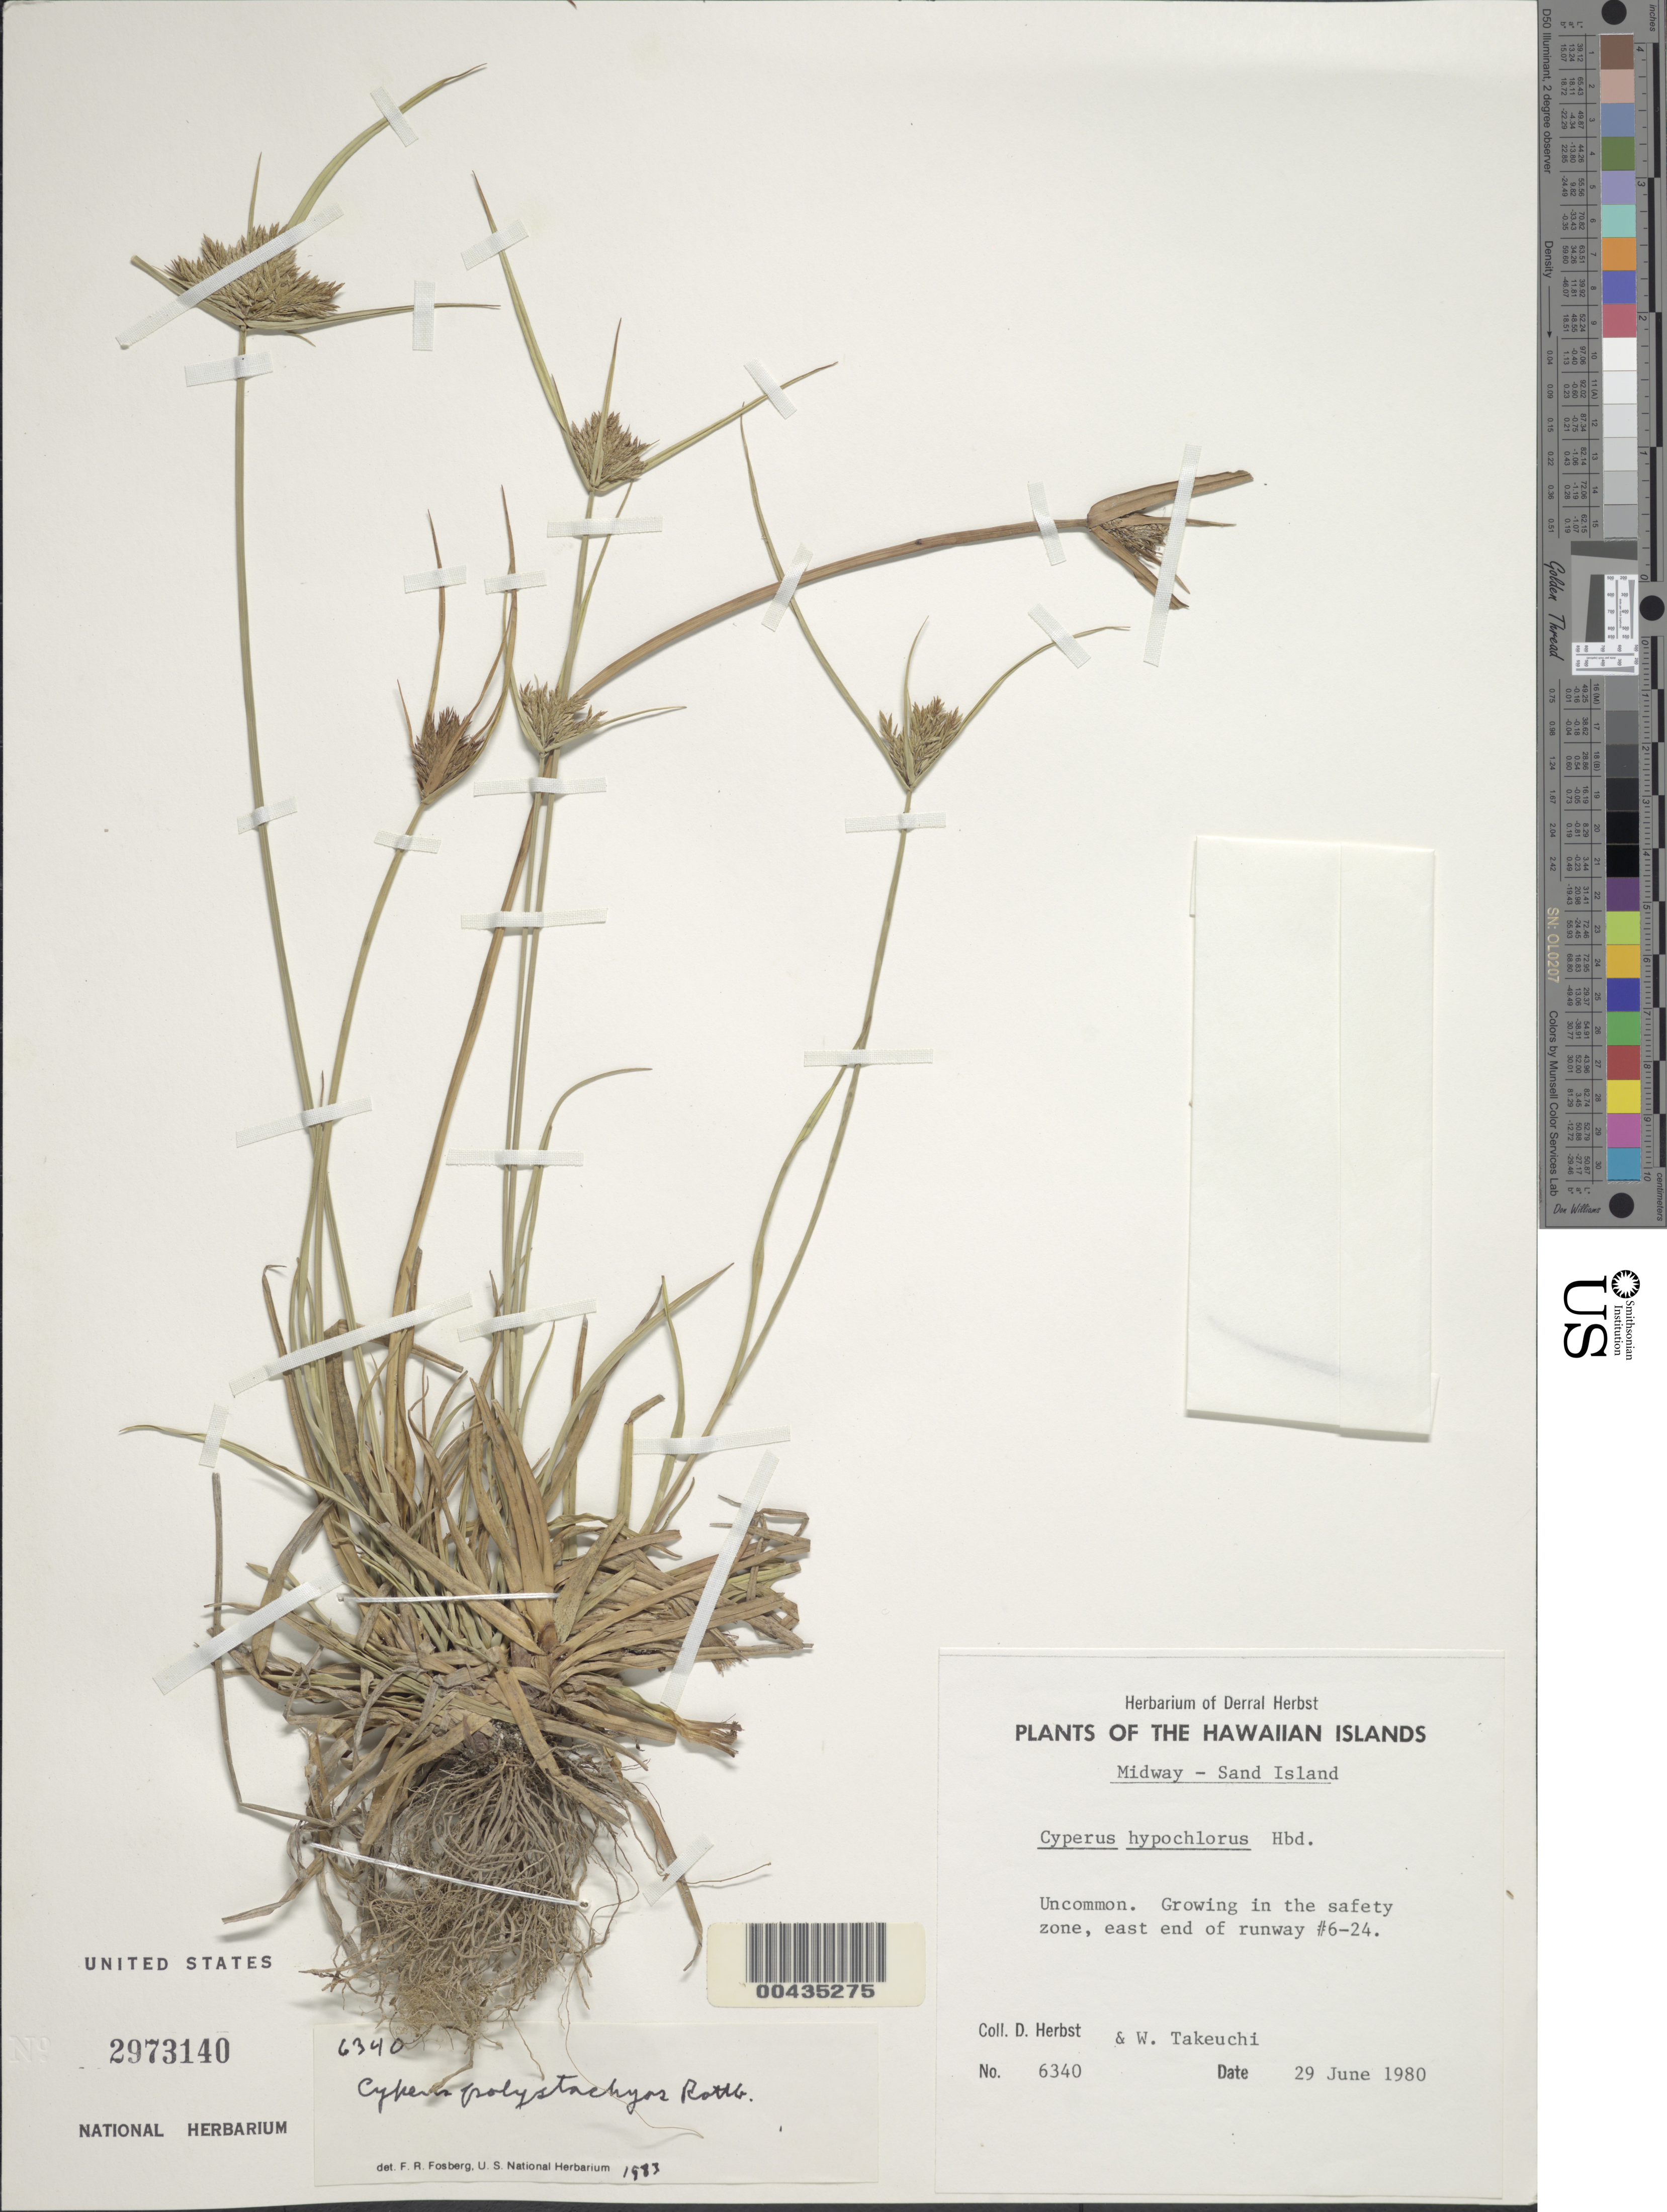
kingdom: Plantae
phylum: Tracheophyta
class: Liliopsida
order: Poales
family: Cyperaceae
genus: Cyperus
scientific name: Cyperus polystachyos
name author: Rottb.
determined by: Fosberg, F. R.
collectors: D. R. Herbst & W. N. Takeuchi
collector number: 6340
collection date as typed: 29 Jun 1980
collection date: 1980-06-29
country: U.S. Administered Pacific Islands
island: Midway Atoll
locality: In the safety zone, east end of runway #6-24, Sand Islet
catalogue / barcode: US 2973140